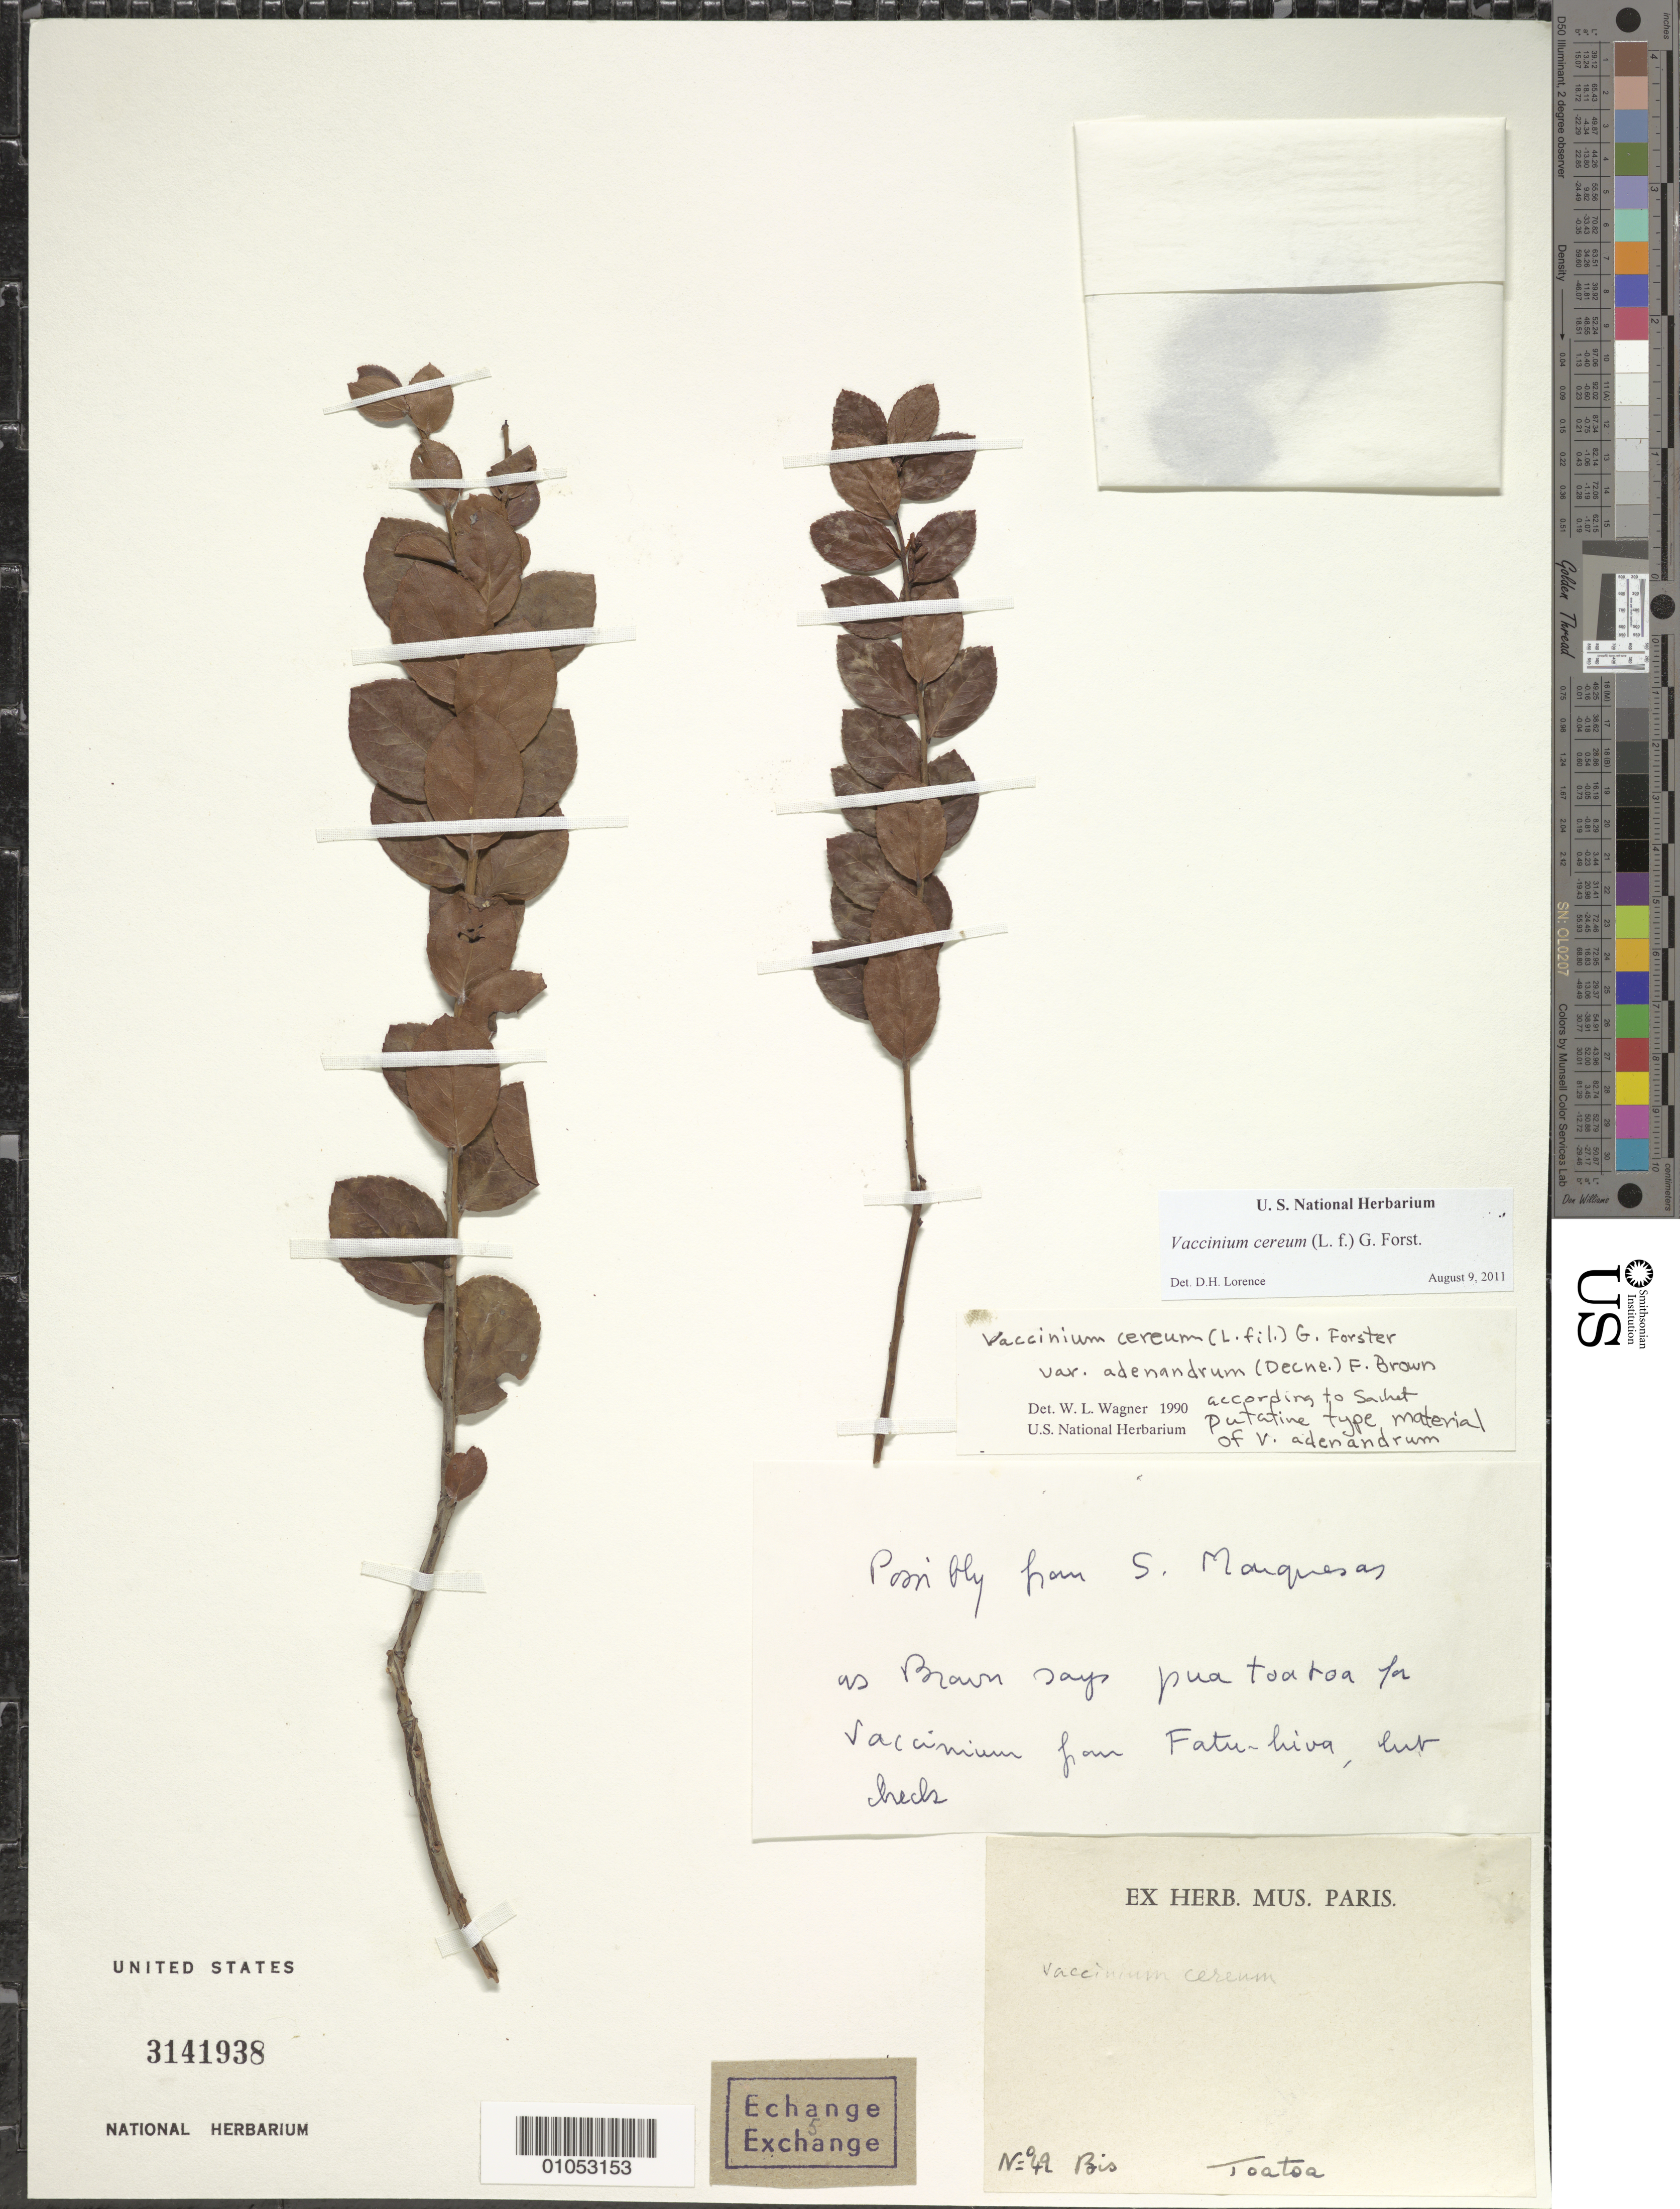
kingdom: Plantae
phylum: Tracheophyta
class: Magnoliopsida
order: Ericales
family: Ericaceae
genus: Vaccinium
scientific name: Vaccinium cereum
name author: (L. f.) G. Forst.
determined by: Lorence, David H., (PTBG), National Tropical Botanical Garden (UNITED STATES)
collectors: Bis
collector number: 49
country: French Polynesia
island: Fatu Hiva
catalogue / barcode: US 3141938